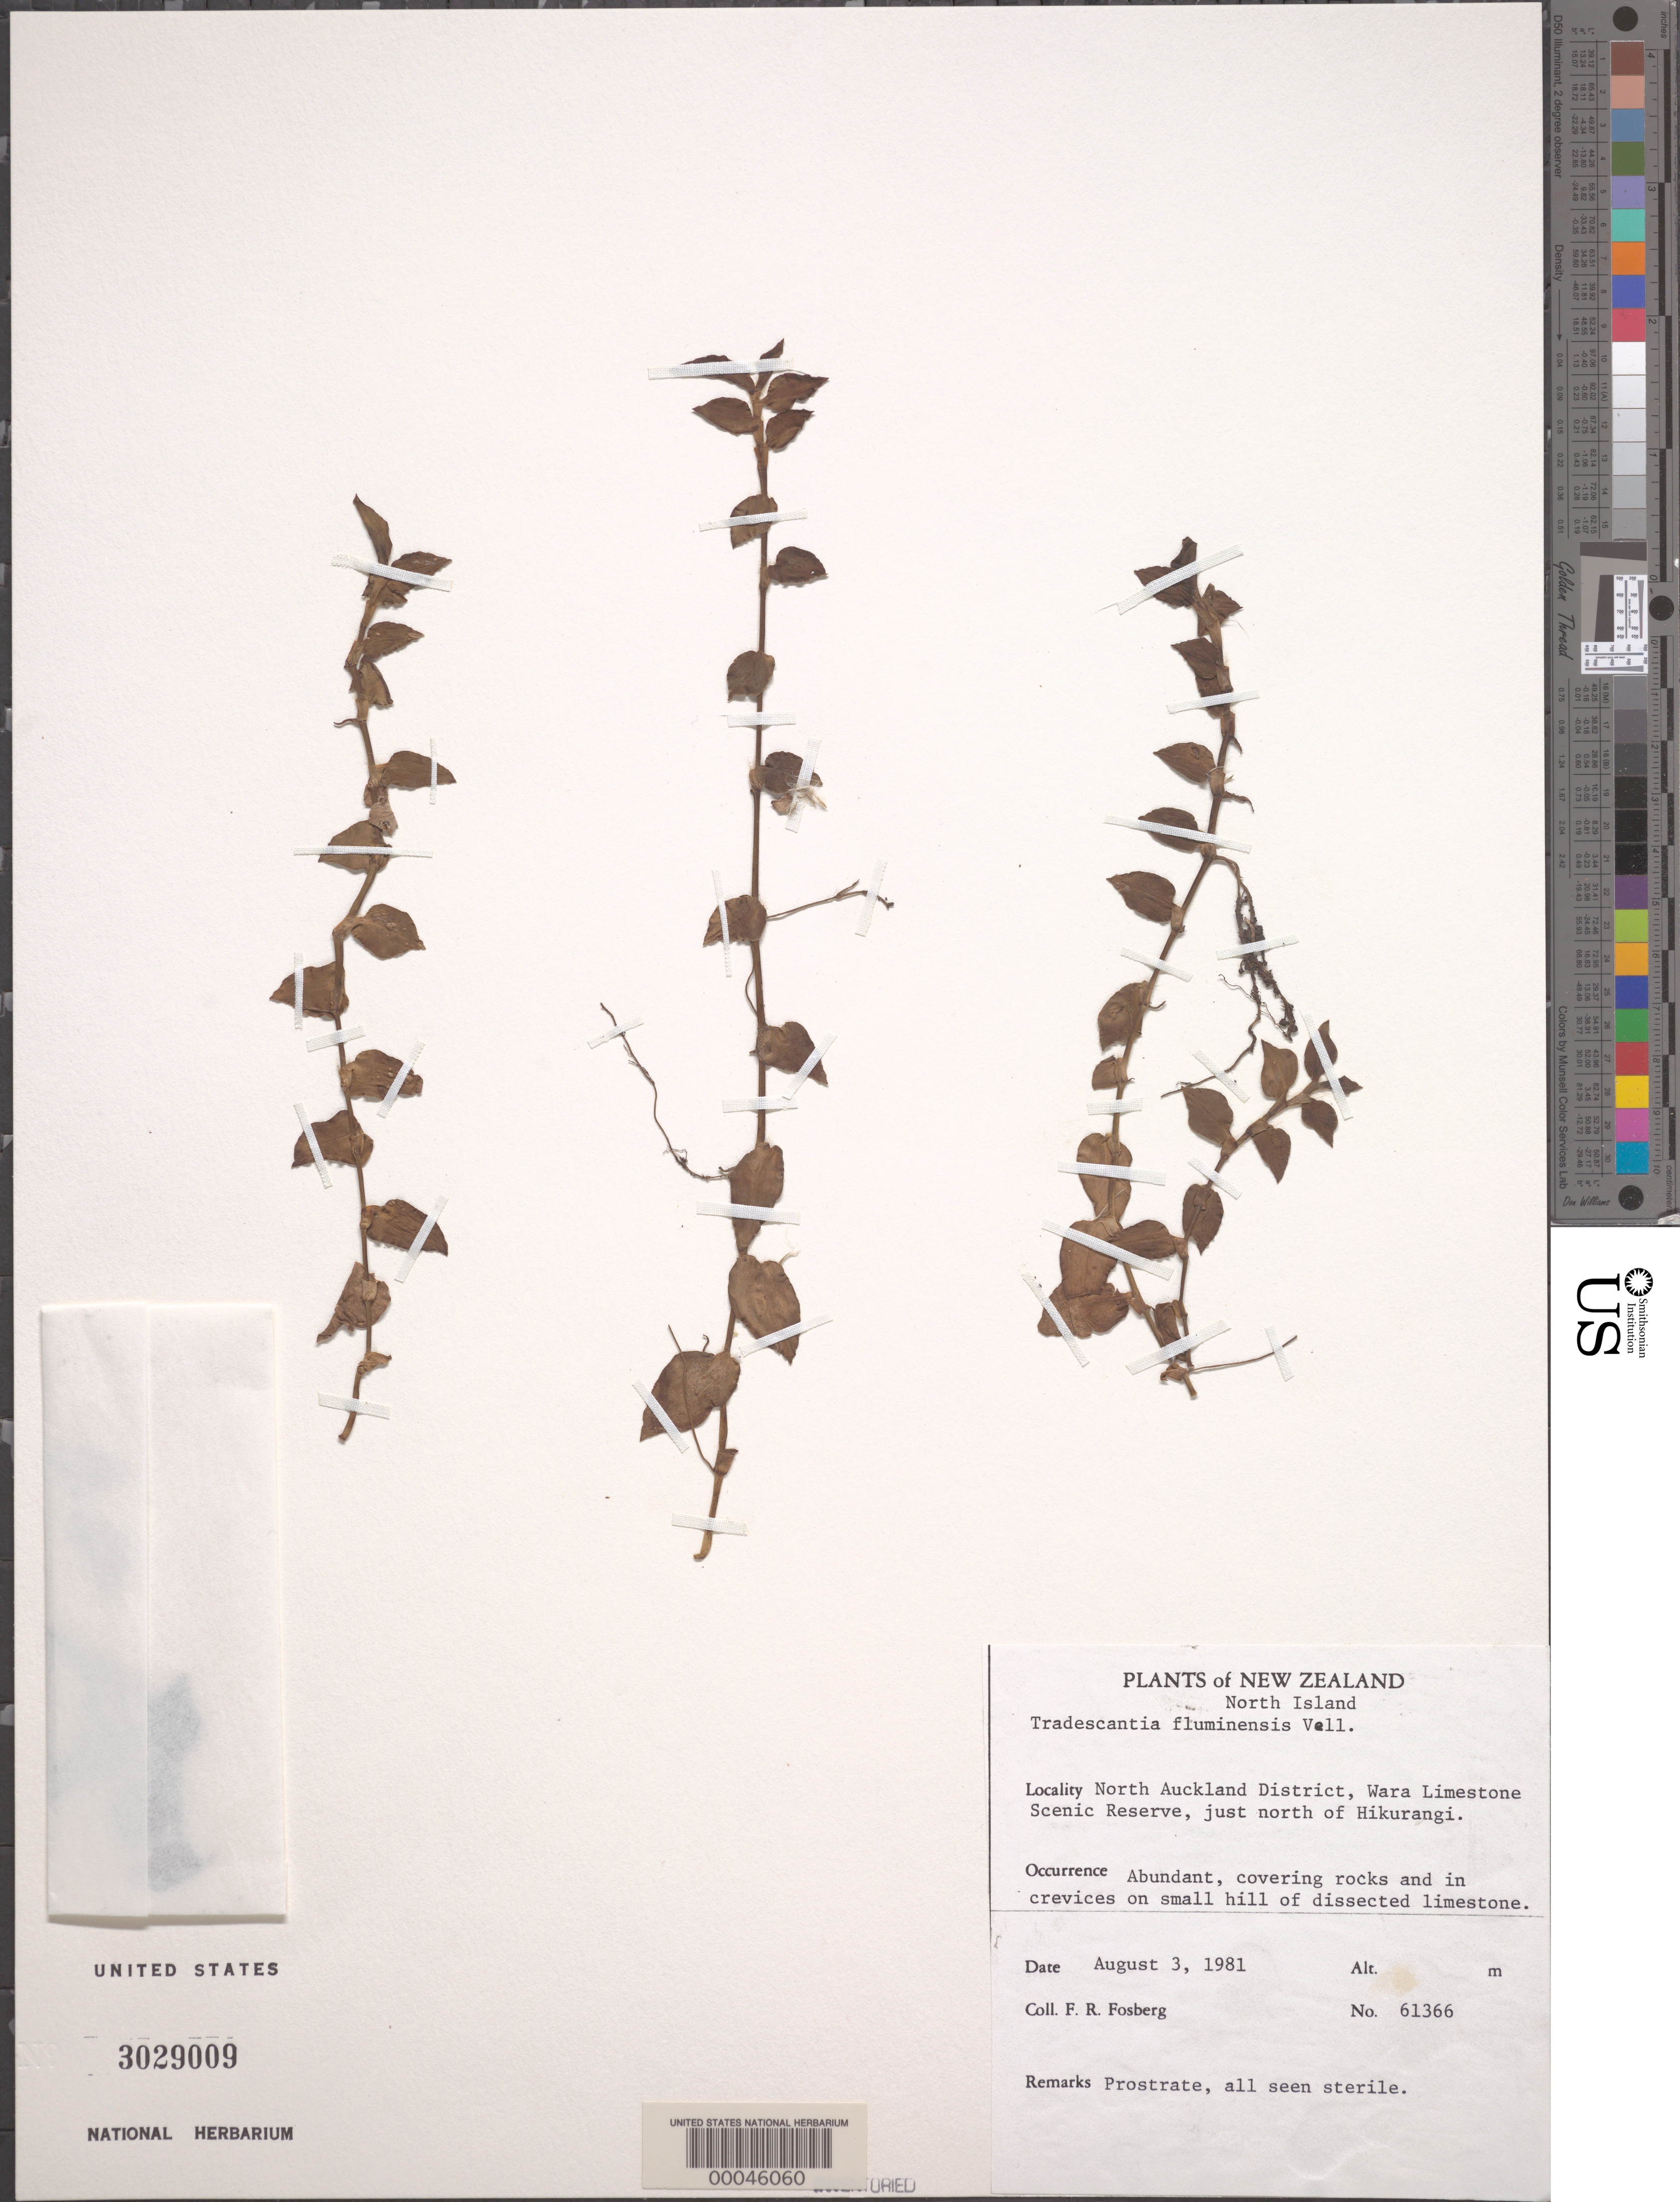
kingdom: Plantae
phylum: Tracheophyta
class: Liliopsida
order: Commelinales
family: Commelinaceae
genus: Tradescantia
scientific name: Tradescantia fluminensis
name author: Vell.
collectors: F. R. Fosberg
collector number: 61366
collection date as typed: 03 Aug 1981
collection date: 1981-08-03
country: New Zealand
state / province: Auckland (?)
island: North Island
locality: North auckland district, wara limestone scenic reserve, n of hikurangi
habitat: Limestone rocks, hillside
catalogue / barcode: US 3029009